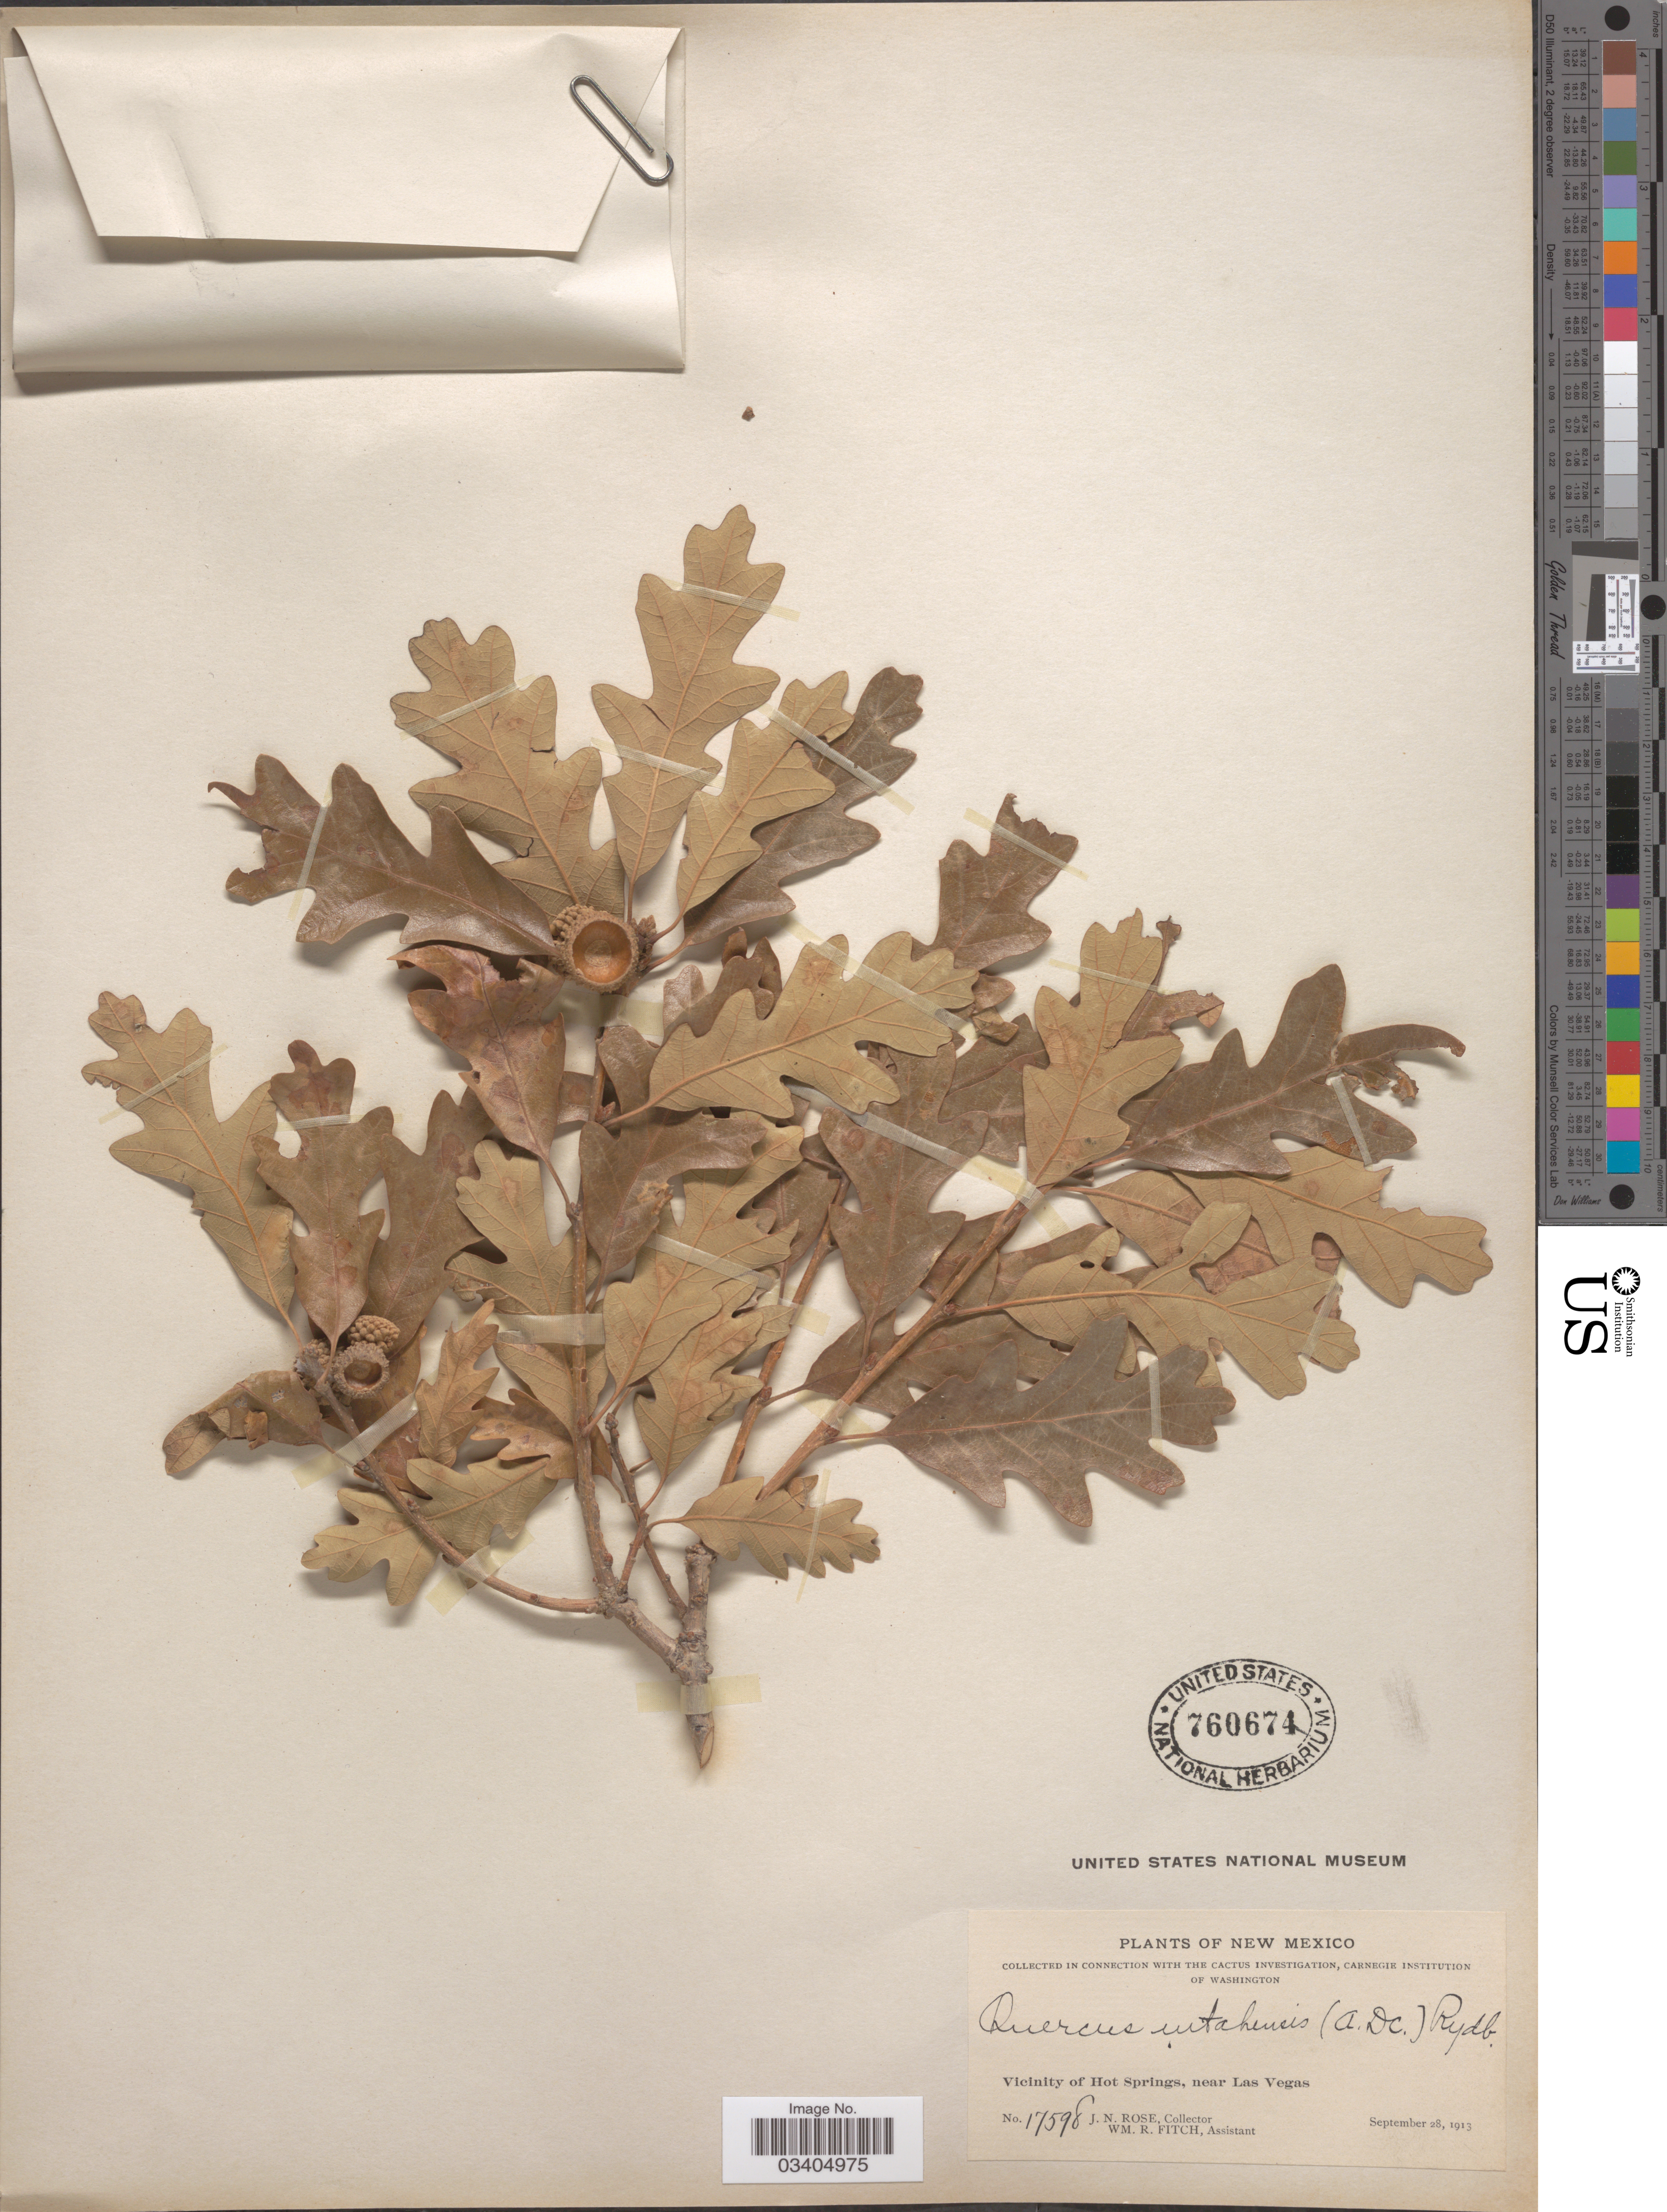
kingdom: Plantae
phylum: Tracheophyta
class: Magnoliopsida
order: Fagales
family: Fagaceae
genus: Quercus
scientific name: Quercus gambelii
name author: Nutt.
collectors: J. N. Rose & W. R. Fitch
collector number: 17598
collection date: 1913-09-28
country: United States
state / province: New Mexico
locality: Vicinity of Hot Springs, near Las Vegas.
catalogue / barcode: US 760674